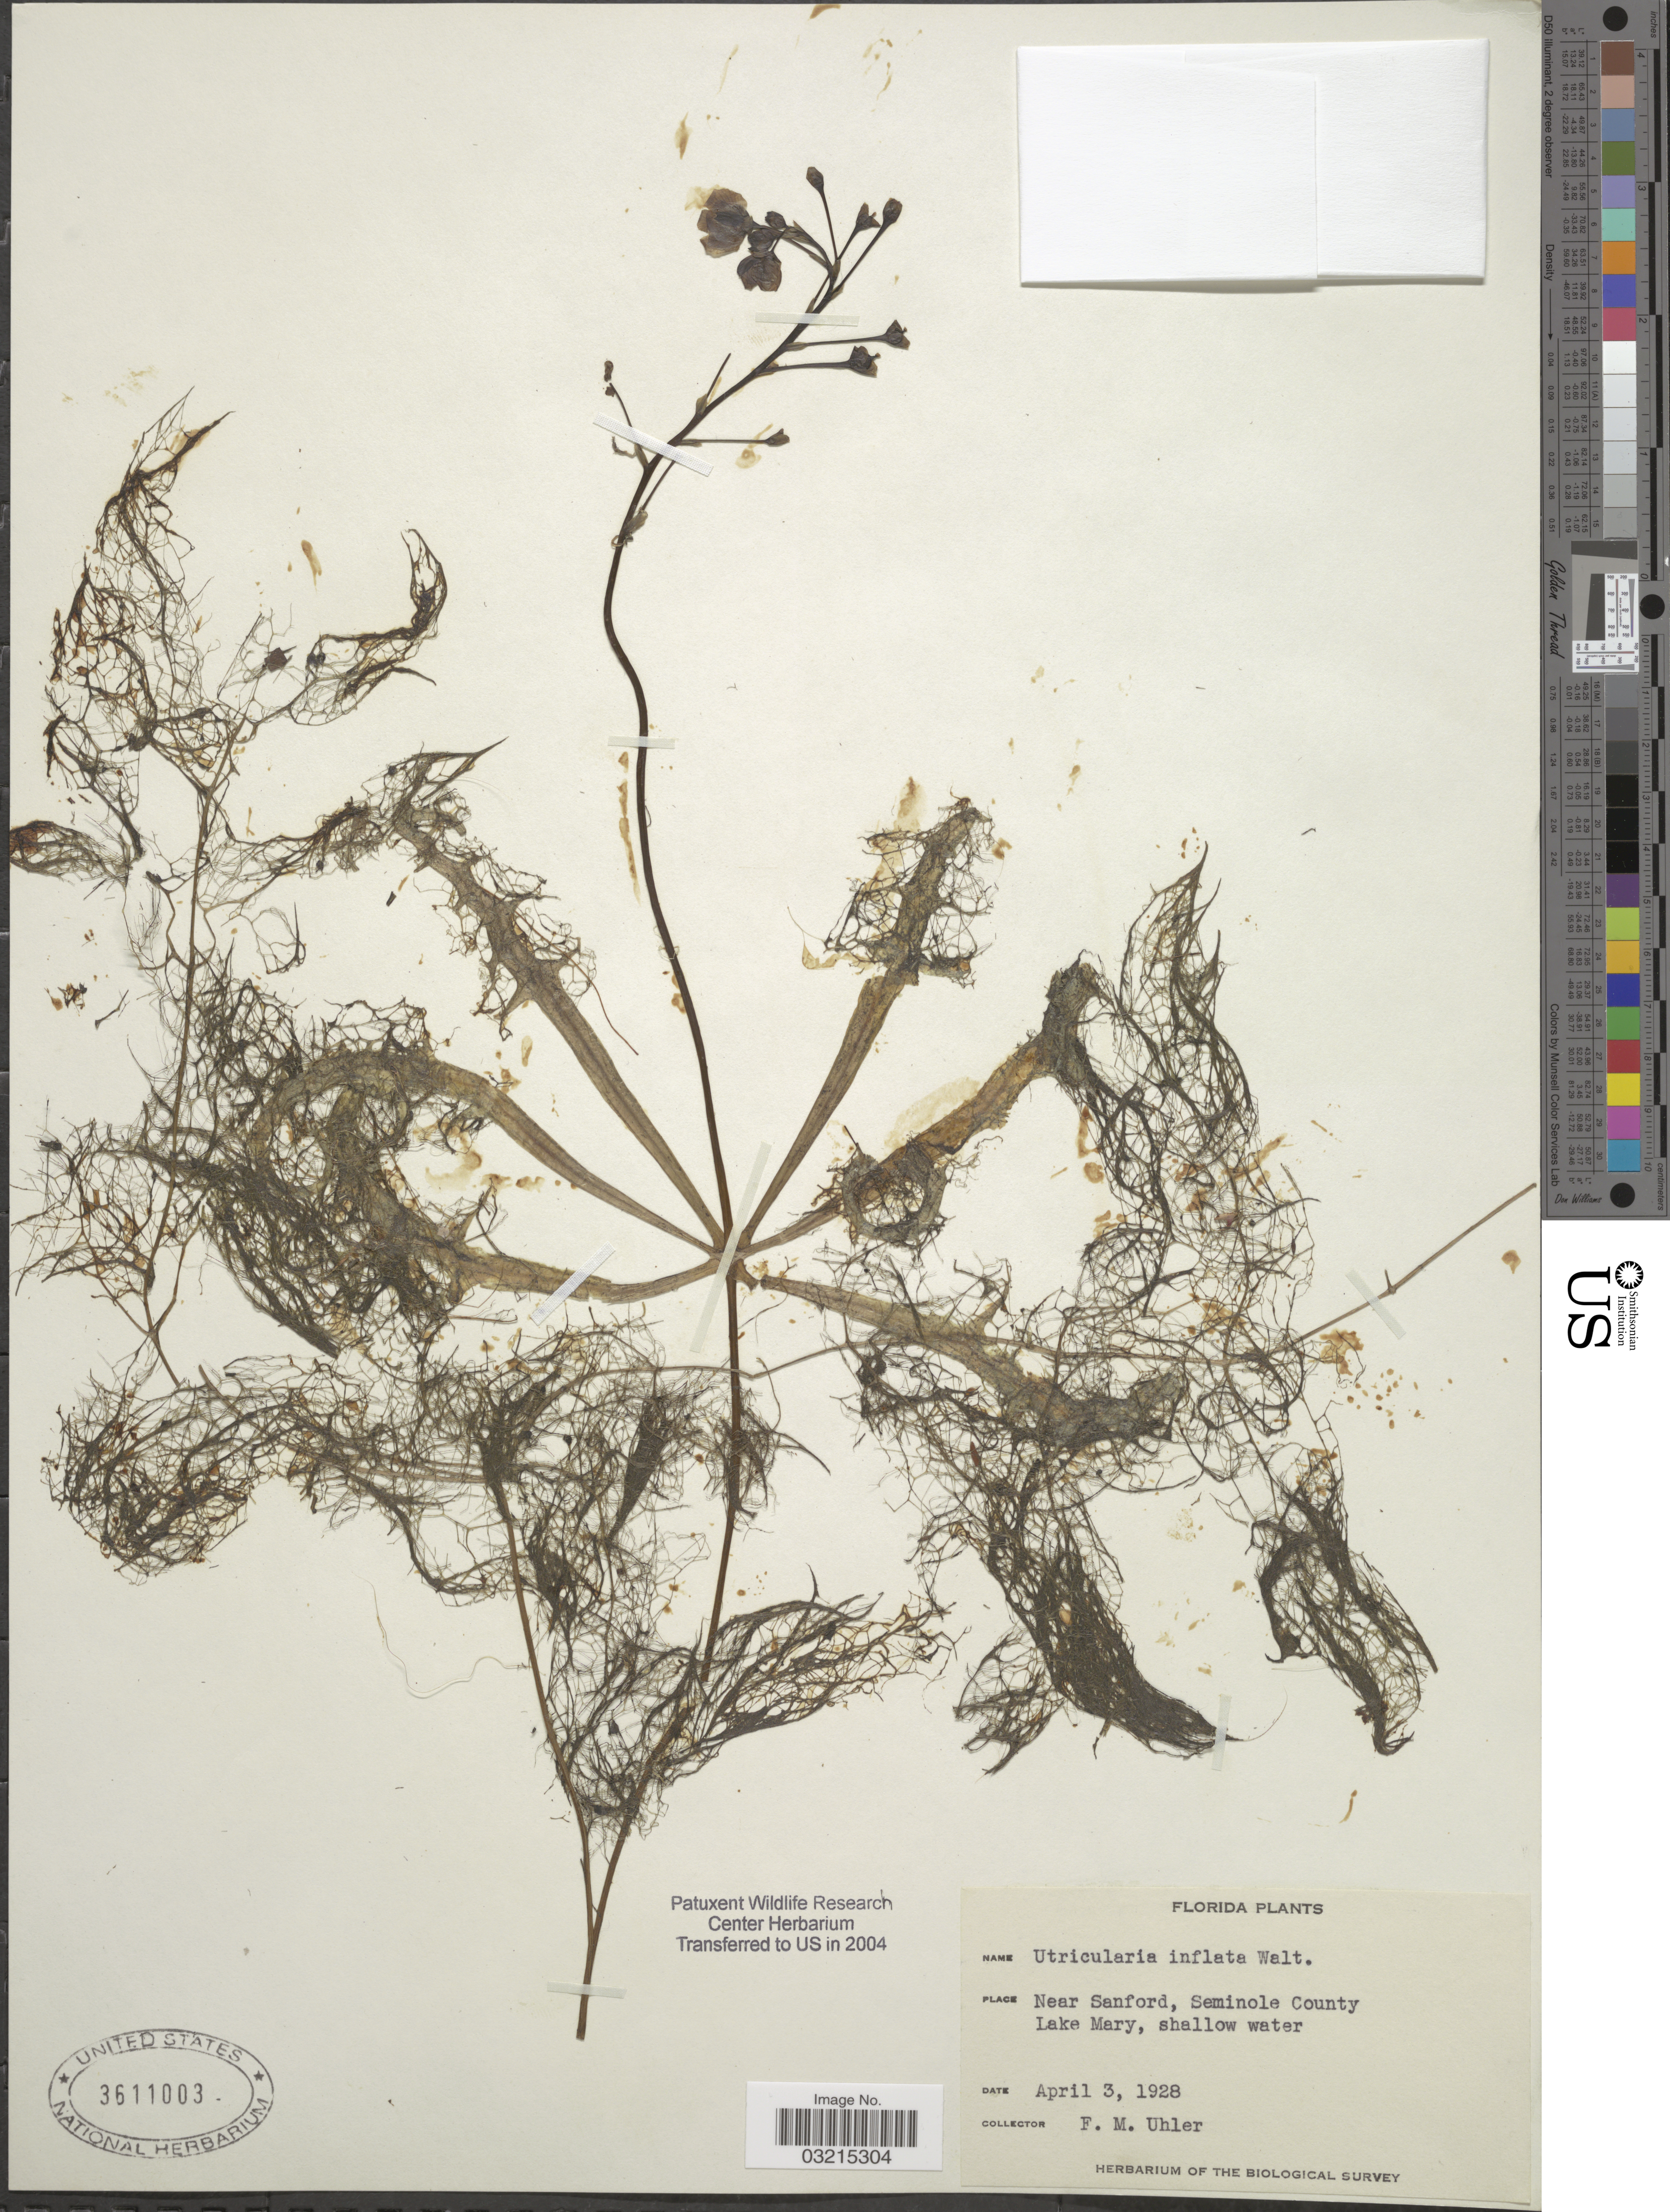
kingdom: Plantae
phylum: Tracheophyta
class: Magnoliopsida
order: Lamiales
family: Lentibulariaceae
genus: Utricularia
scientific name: Utricularia inflata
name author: Walter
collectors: F. M. Uhler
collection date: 1928-04-03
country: United States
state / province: Florida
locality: Near Sanford, Seminole County. Lake Mary.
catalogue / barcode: US 3611003